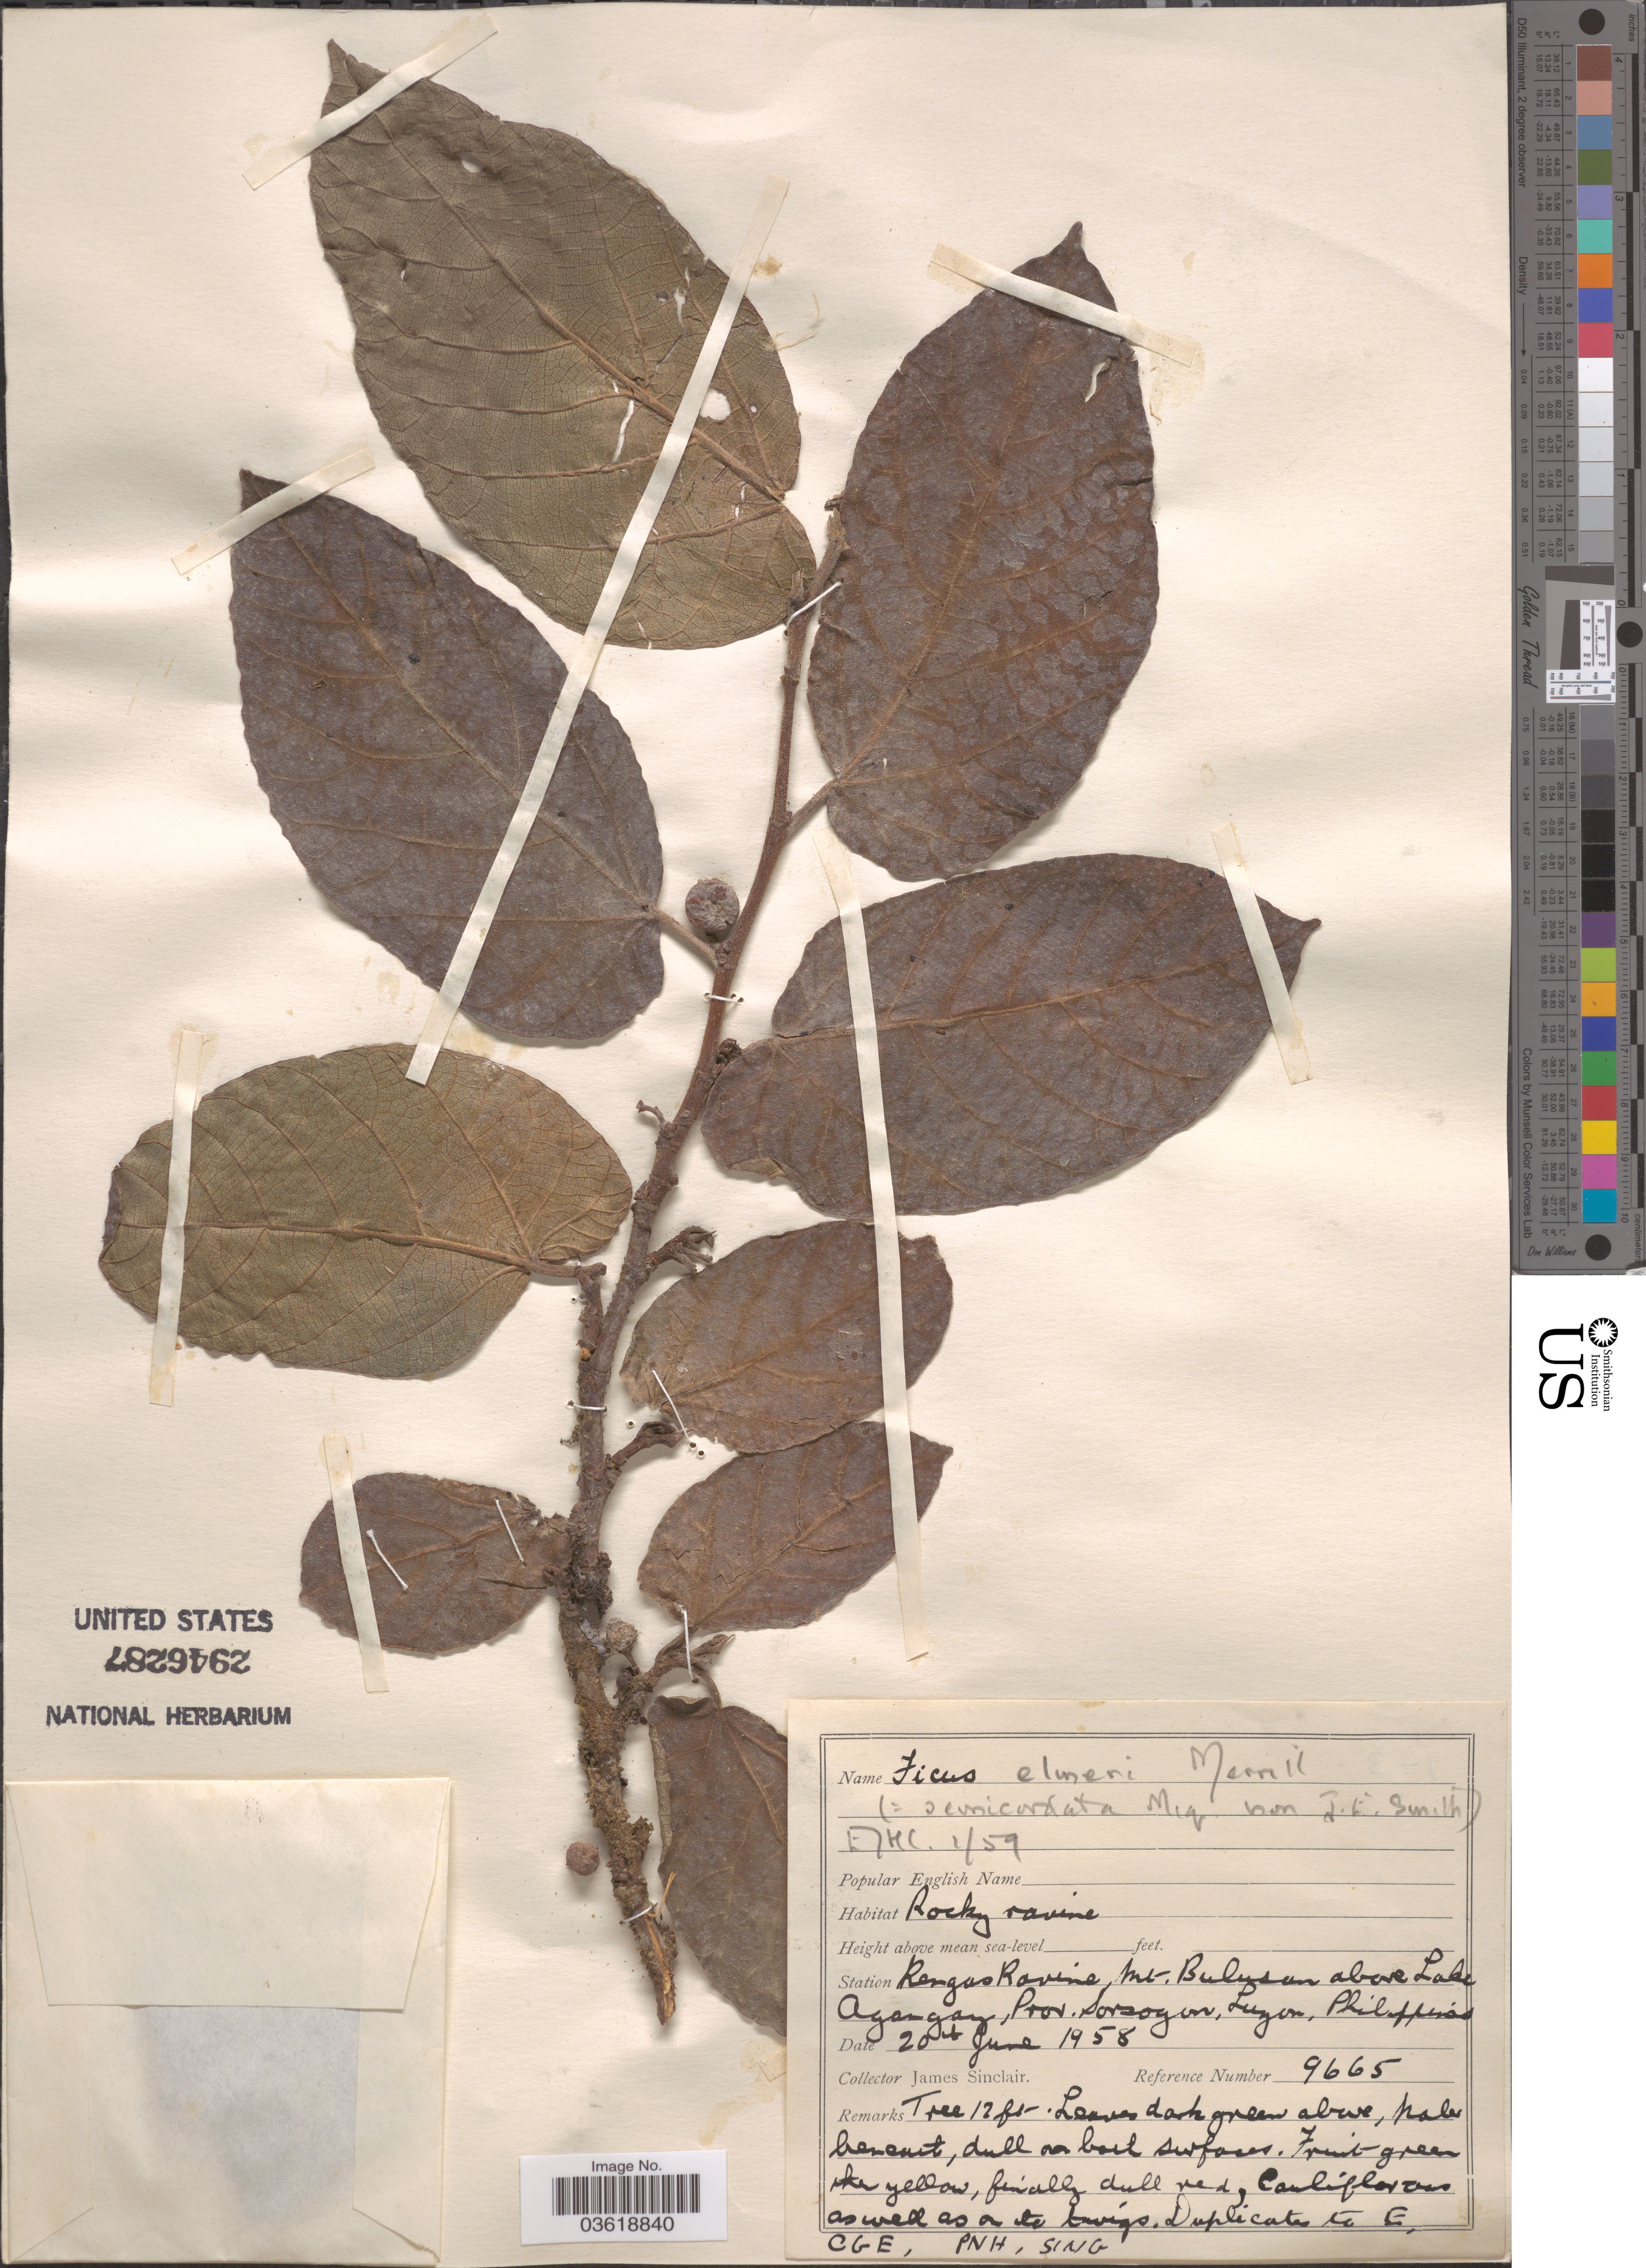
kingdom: Plantae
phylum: Tracheophyta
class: Magnoliopsida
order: Rosales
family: Moraceae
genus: Ficus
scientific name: Ficus elmeri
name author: Merr.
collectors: J. Sinclair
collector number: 9665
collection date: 1958-06-20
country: Philippines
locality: Station Rengas Ravine, Mt. Bulusan above Lake Agangay, Prov. Sorsogon, Luzon.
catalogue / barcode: US 2946287